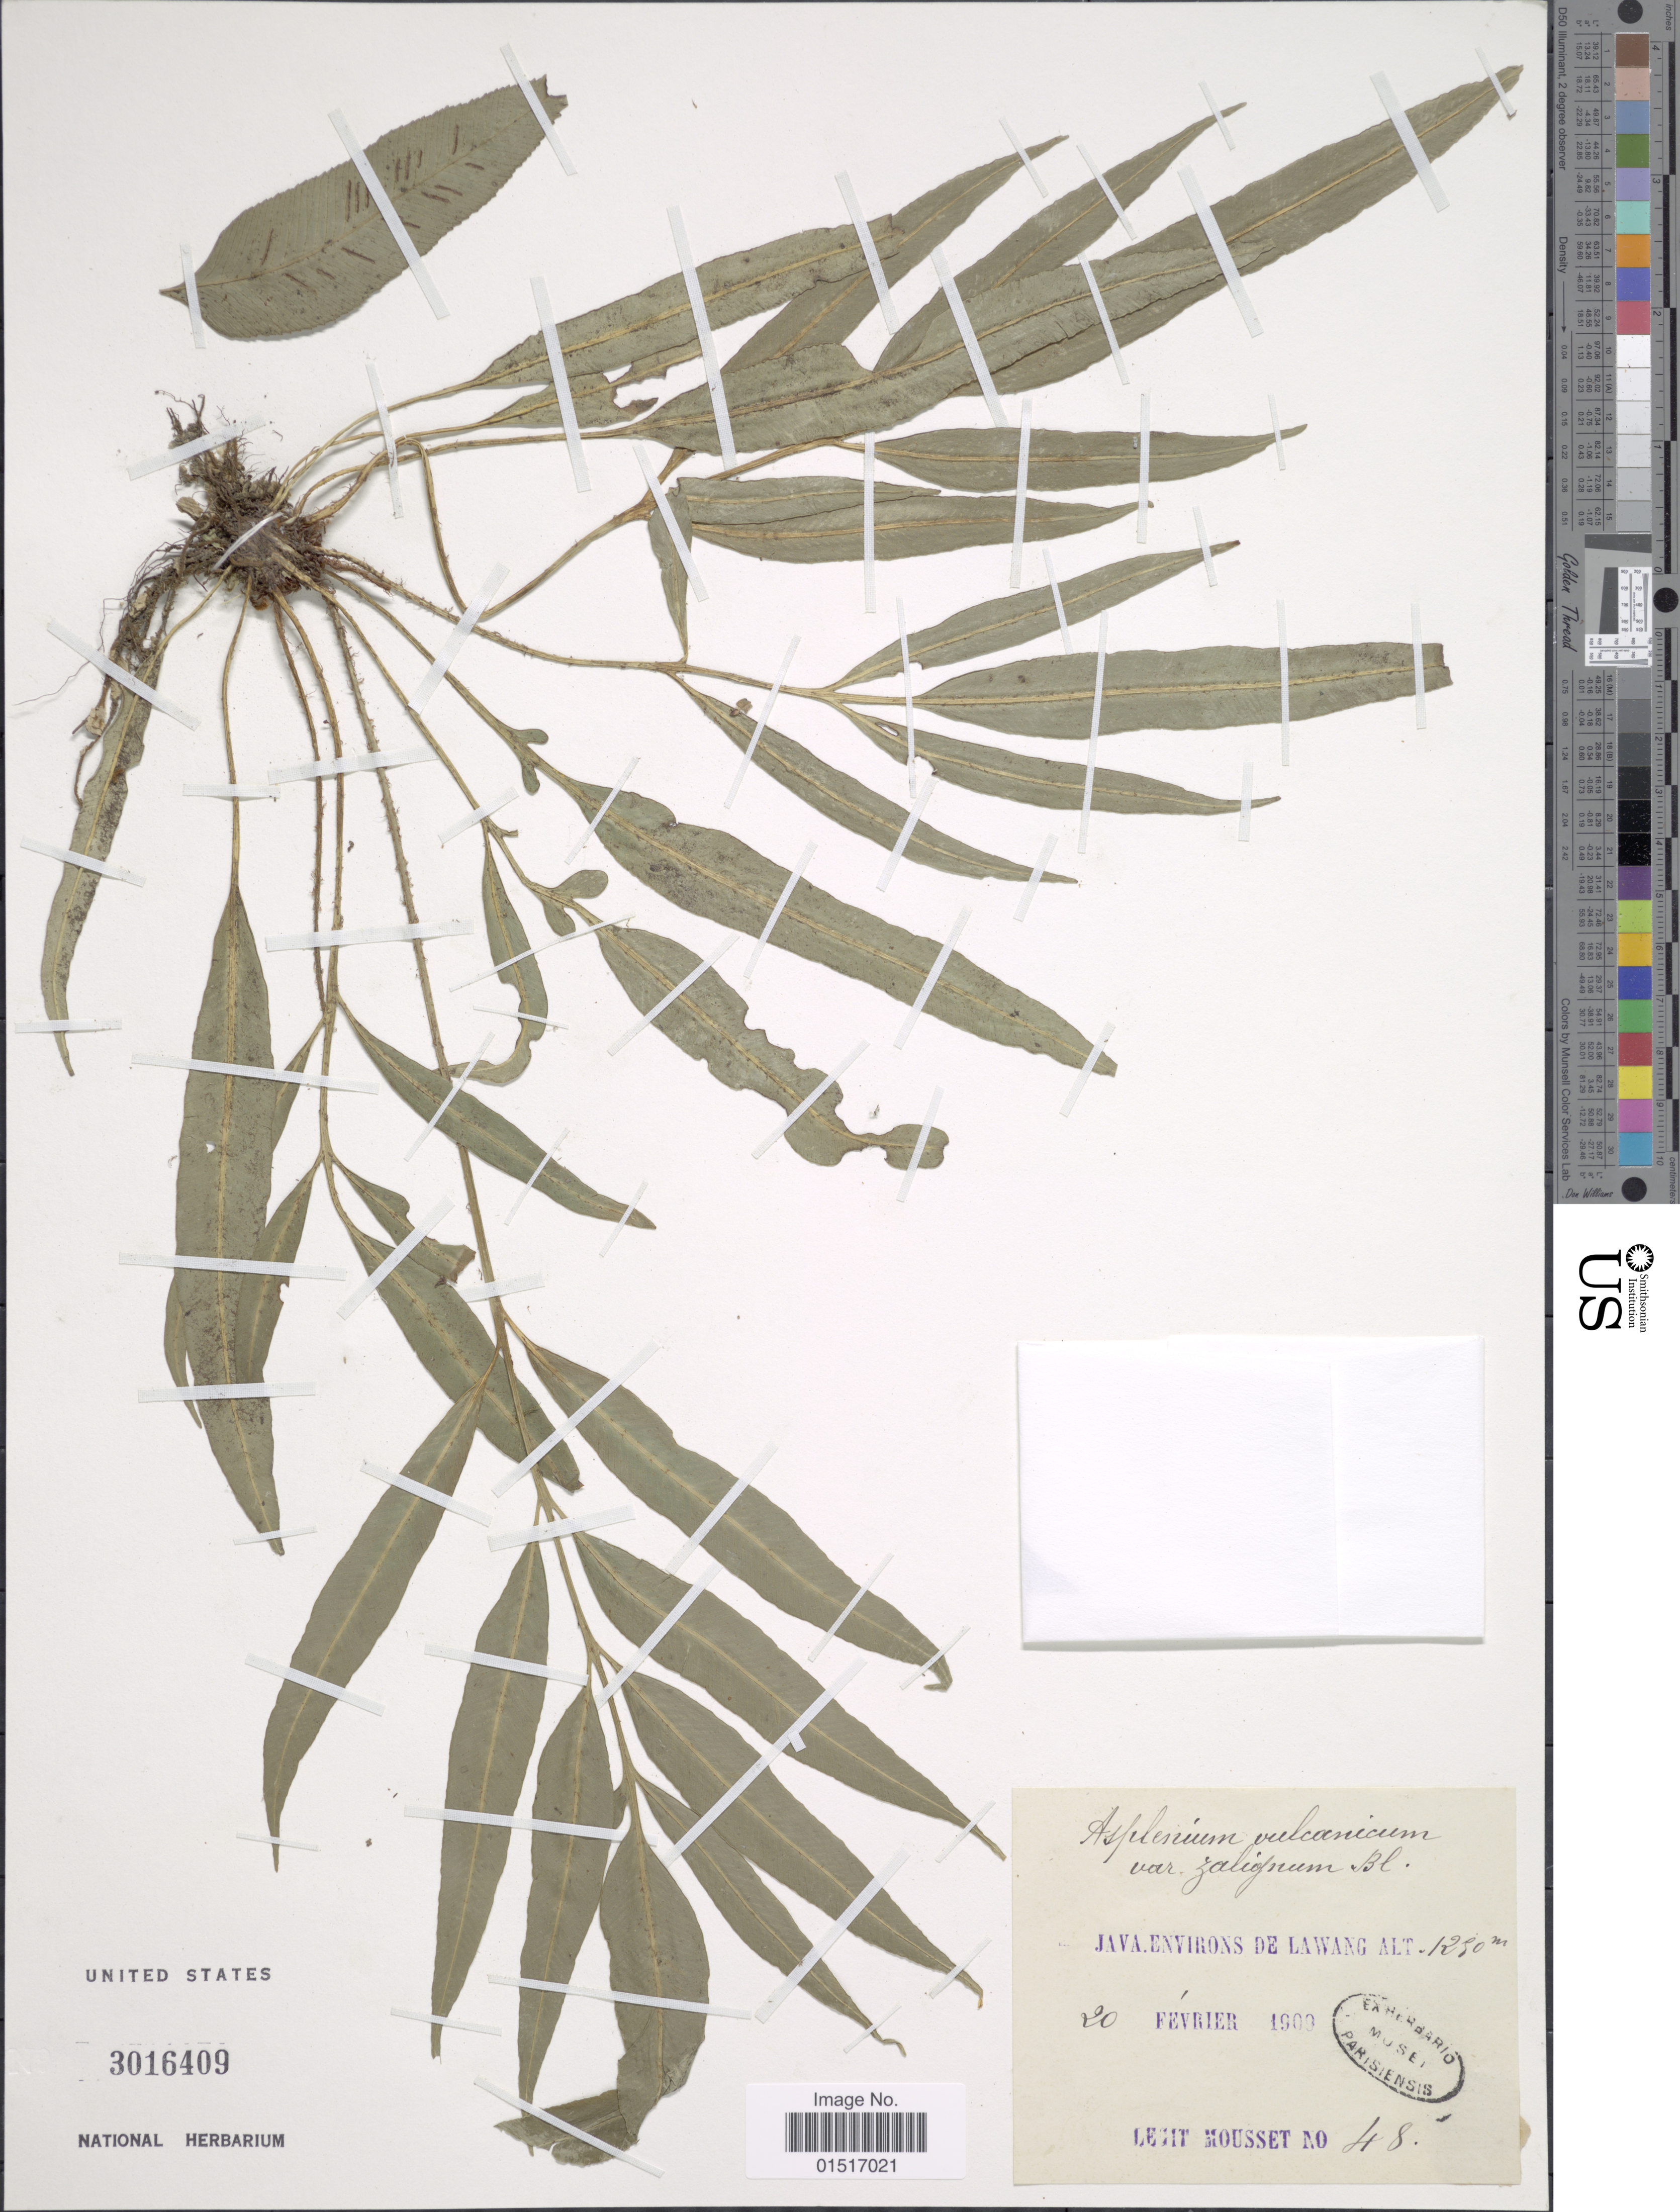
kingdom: Plantae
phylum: Tracheophyta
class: Polypodiopsida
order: Polypodiales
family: Aspleniaceae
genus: Asplenium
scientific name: Asplenium salignum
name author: Blume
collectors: Mousset, --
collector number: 48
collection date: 1909-02-20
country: Indonesia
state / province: Java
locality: Environs de Lawang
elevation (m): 1250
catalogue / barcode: US 3016409